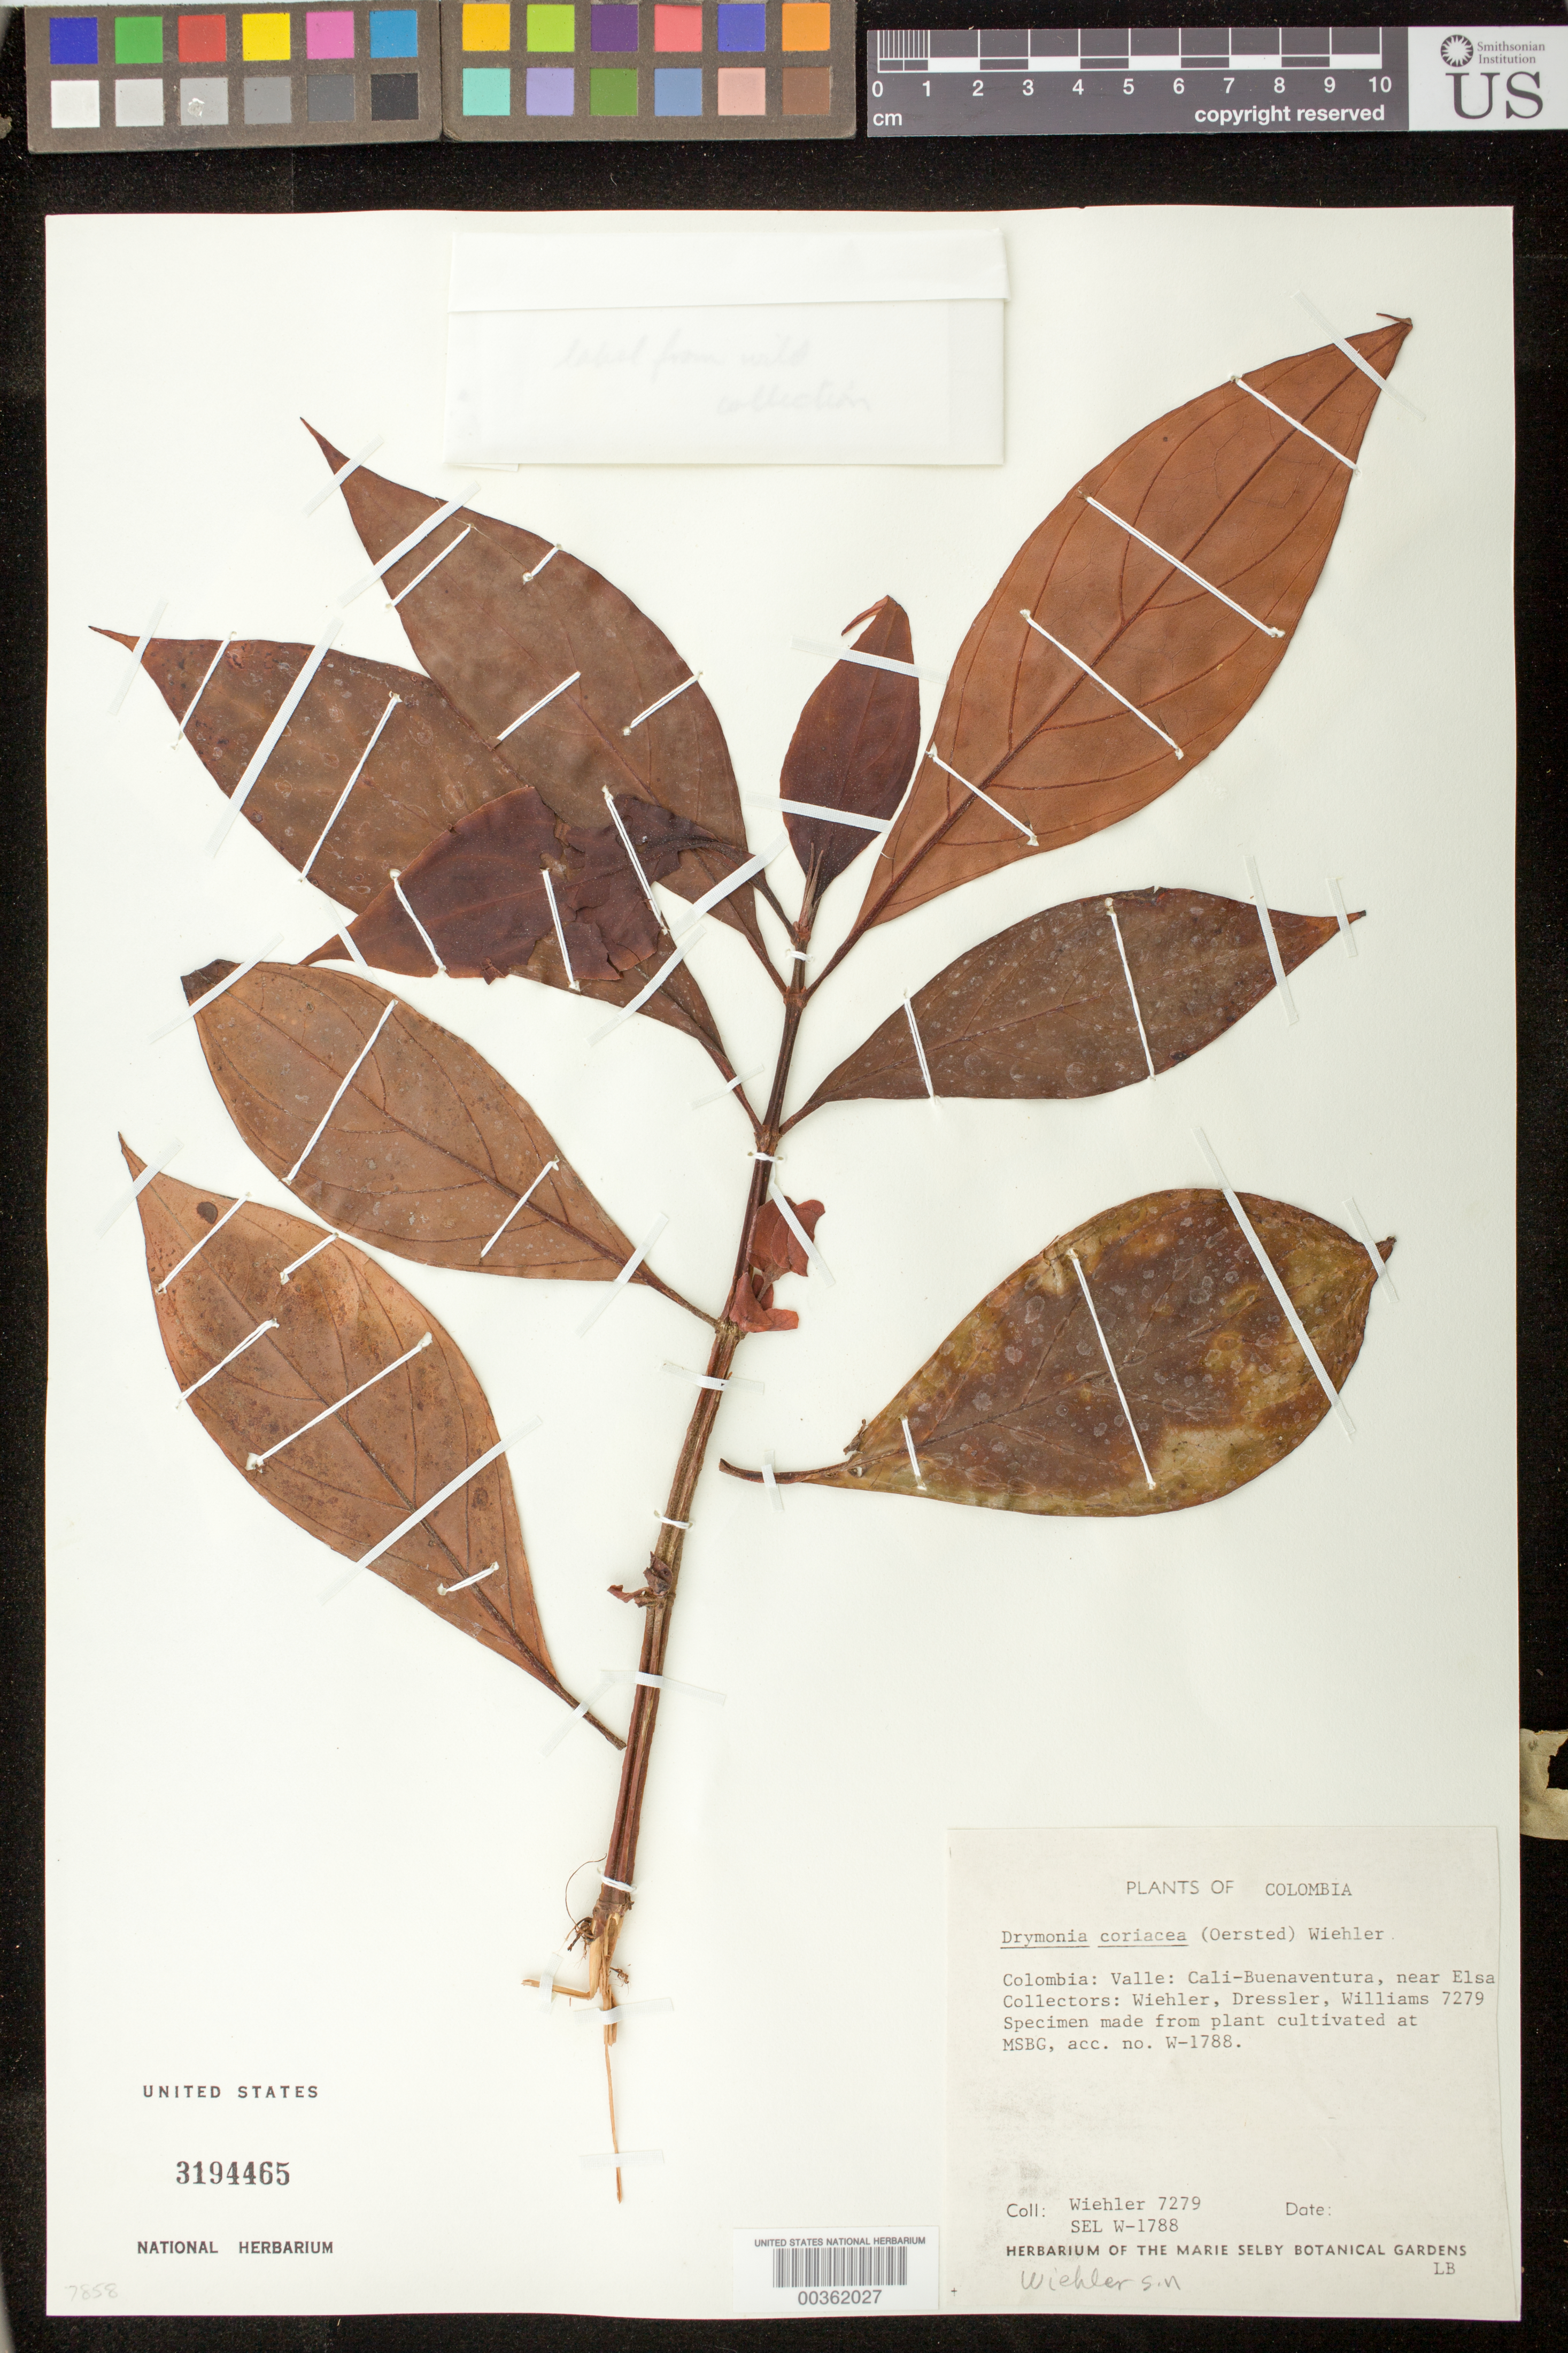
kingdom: Plantae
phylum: Tracheophyta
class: Magnoliopsida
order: Lamiales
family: Gesneriaceae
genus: Drymonia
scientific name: Drymonia coriacea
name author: (Oerst. ex Hanst.) Wiehler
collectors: H. J. Wiehler, R. Dressler & N. Williams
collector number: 7279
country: Colombia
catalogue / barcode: US 3194465